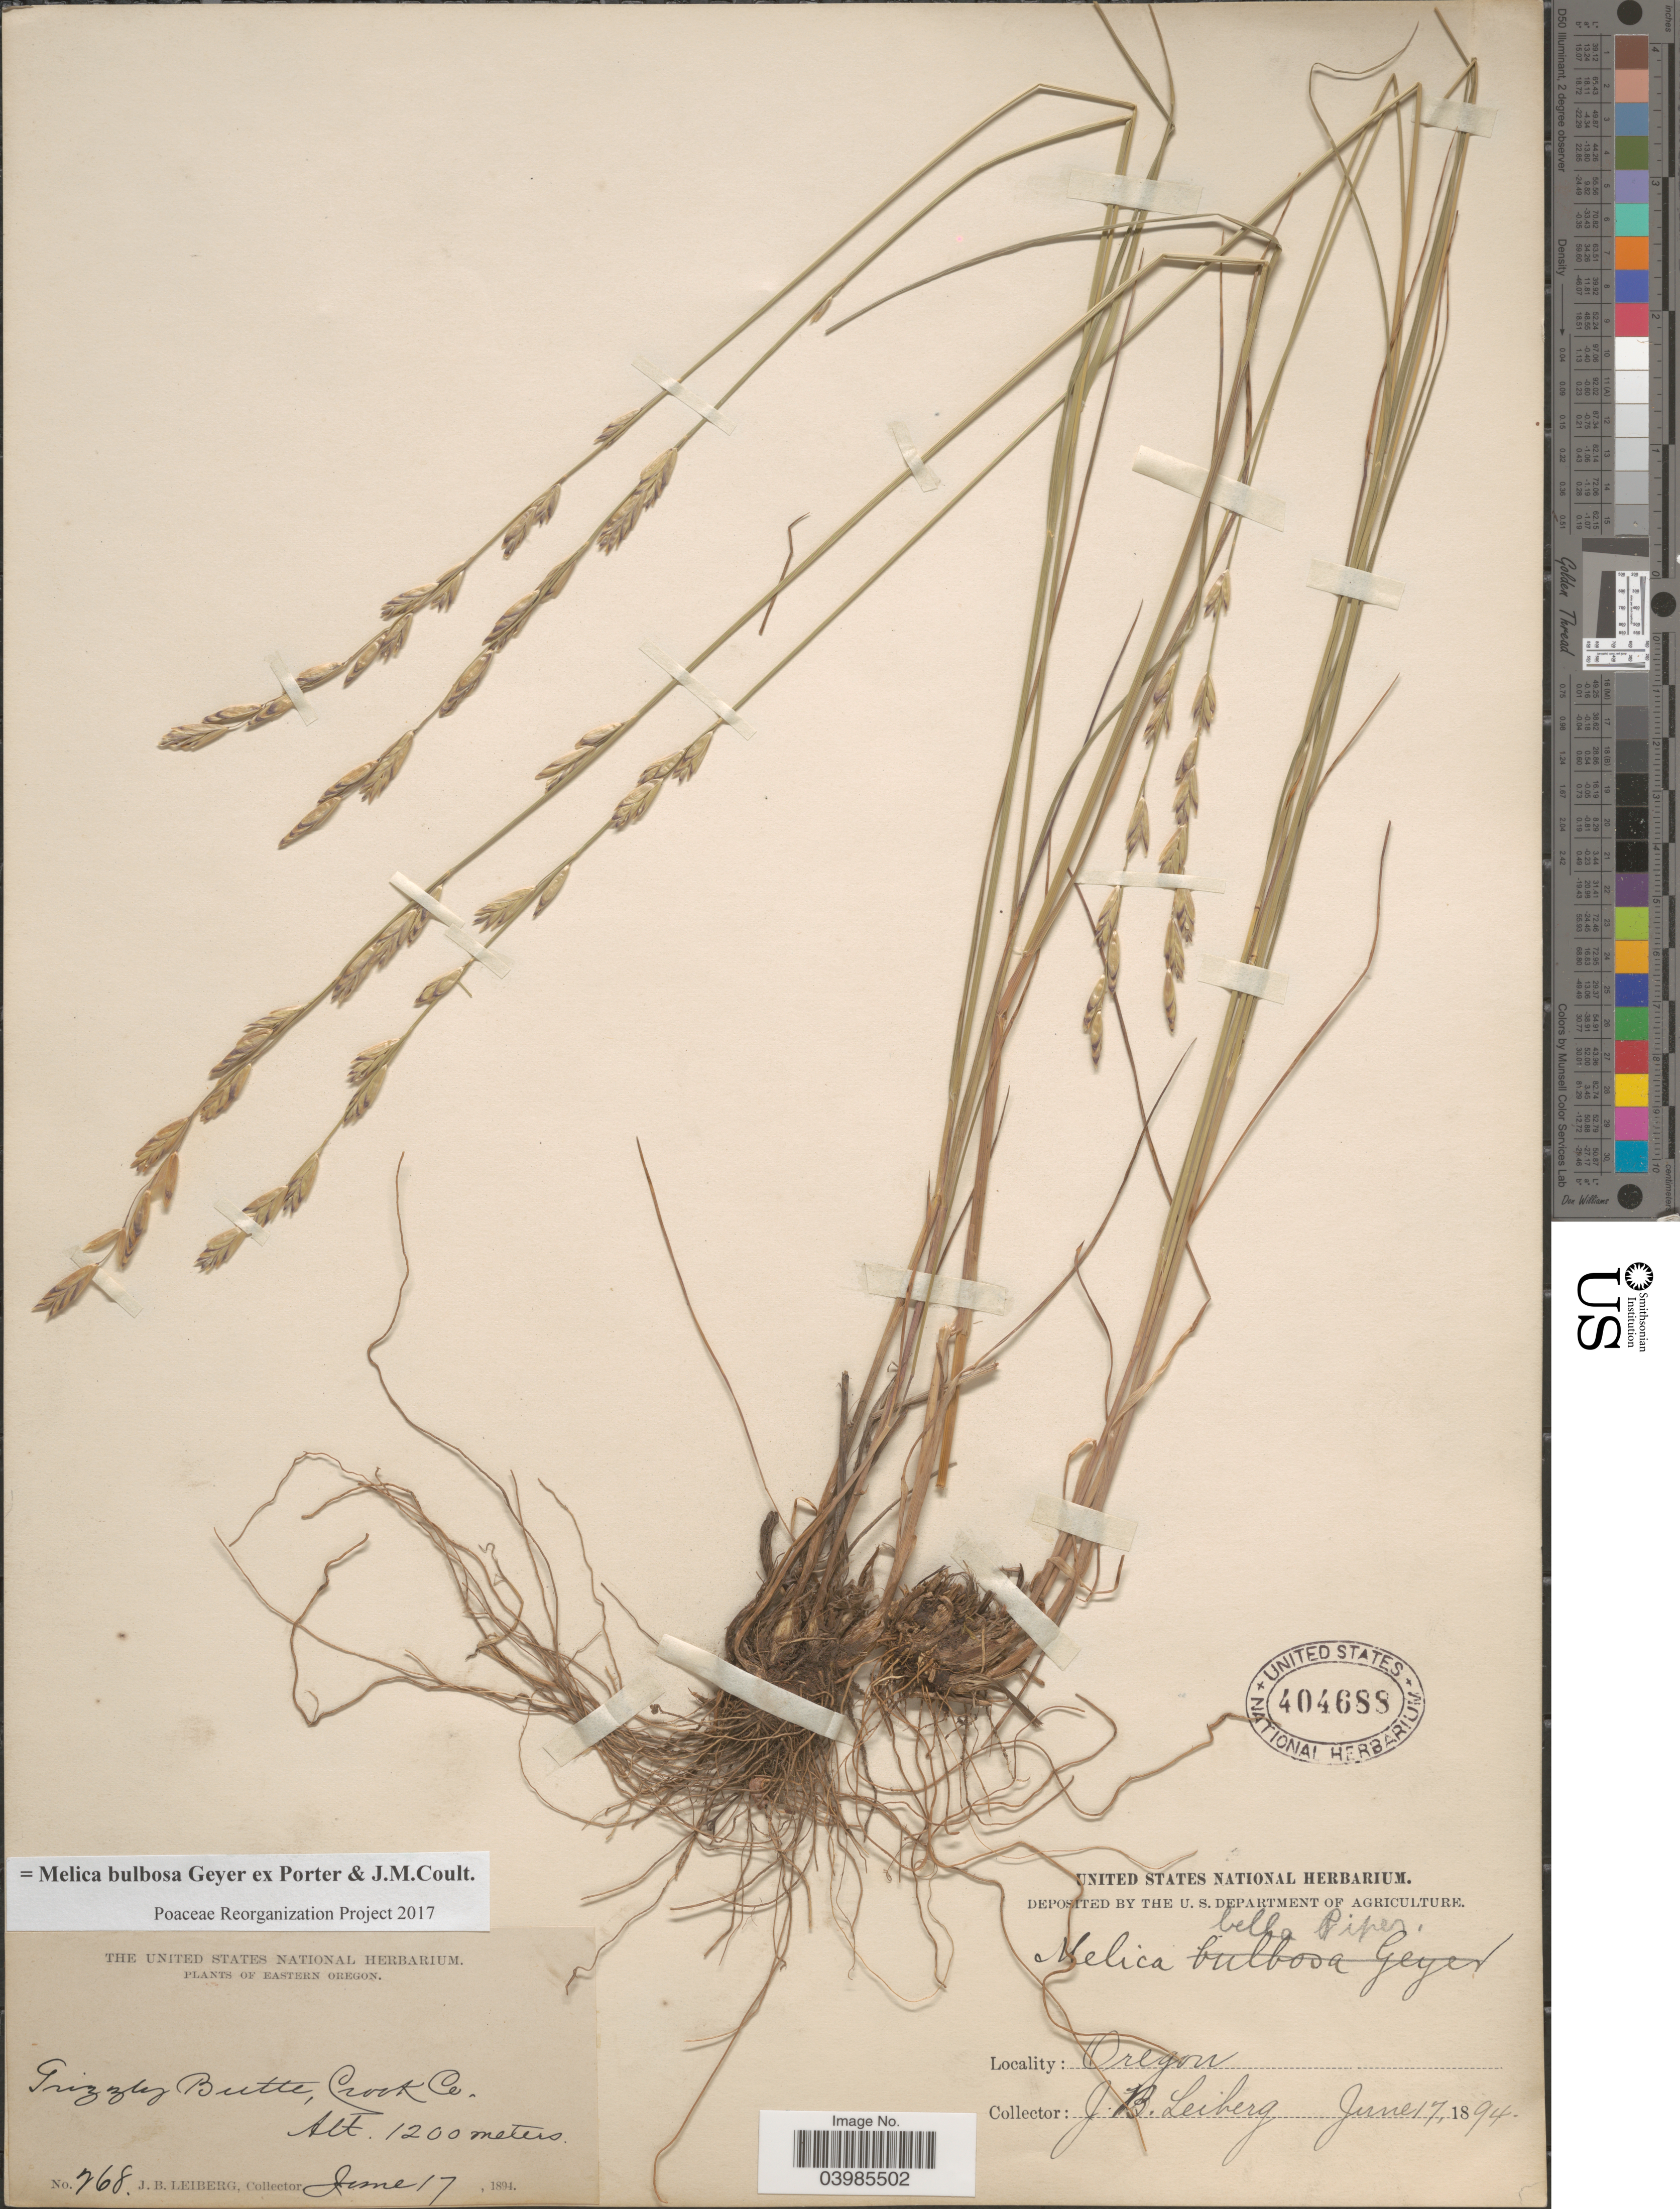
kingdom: Plantae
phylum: Tracheophyta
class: Liliopsida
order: Poales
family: Poaceae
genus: Melica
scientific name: Melica bulbosa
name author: Geyer ex Porter & J.M. Coult.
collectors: J. B. Leiberg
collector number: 268*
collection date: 1894-06-17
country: United States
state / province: Oregon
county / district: Crook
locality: Eastern Oregon. Grizzly Butte, Crook Co.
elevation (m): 1200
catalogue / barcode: US 404688